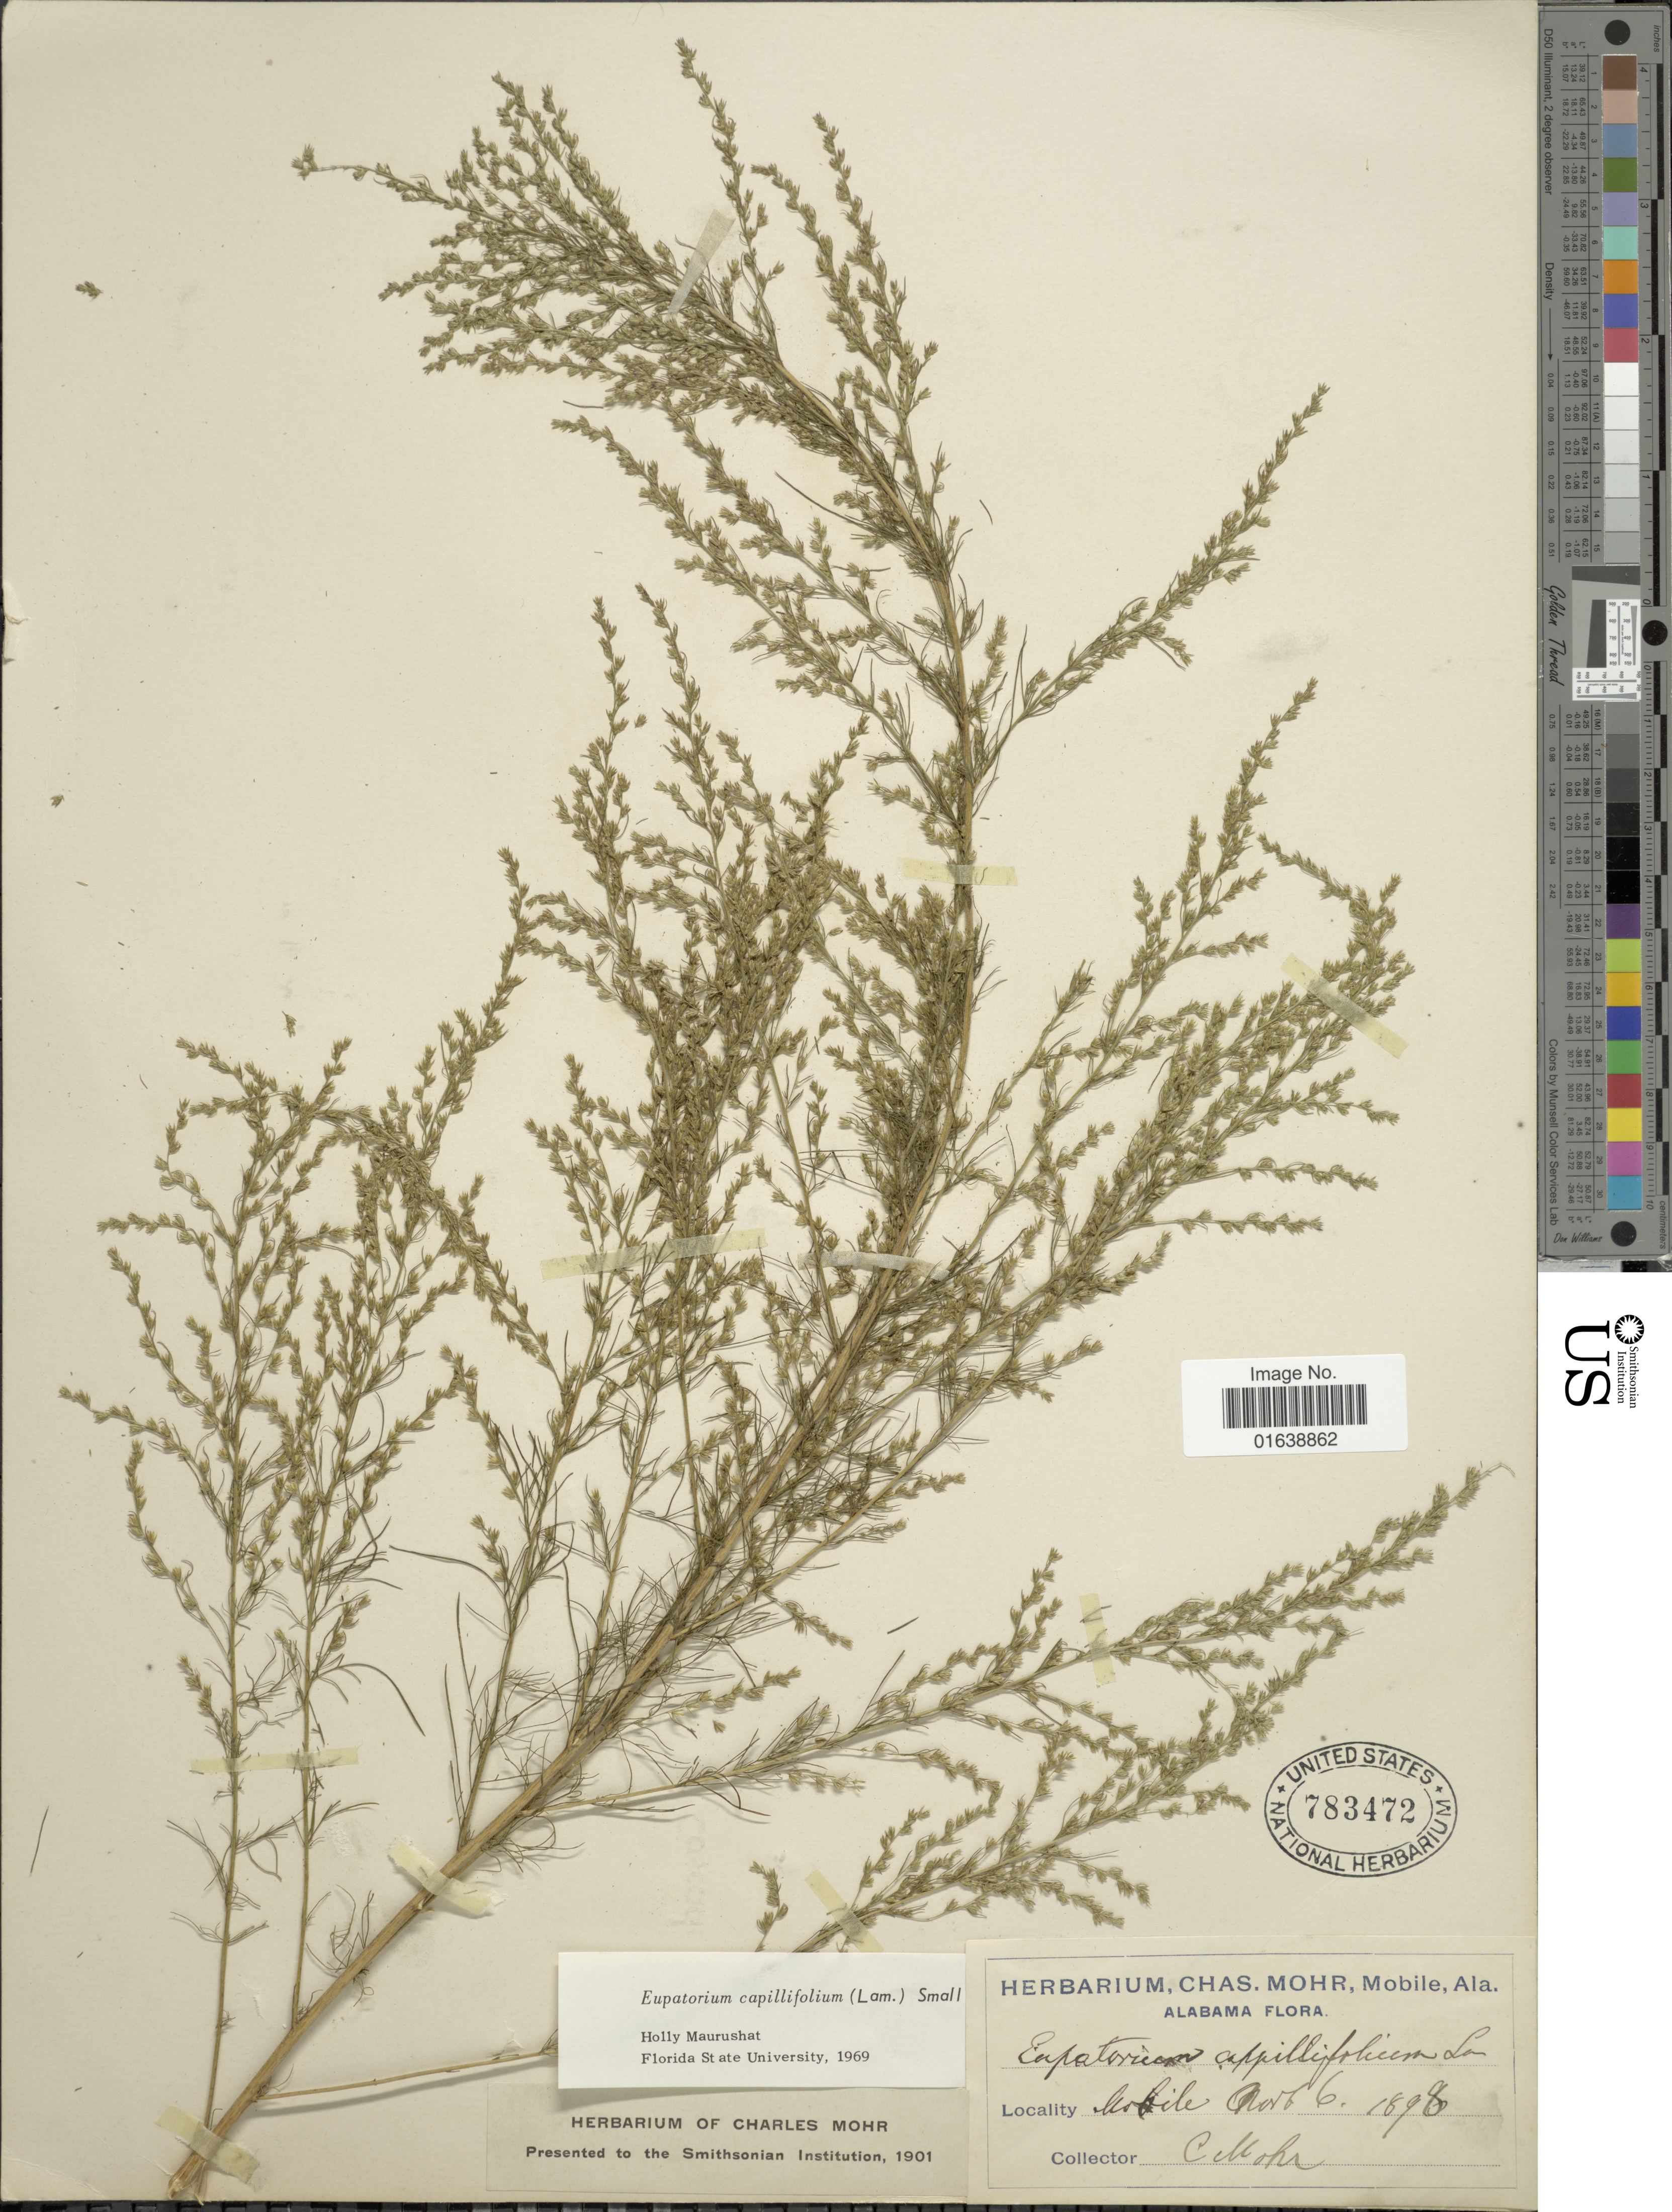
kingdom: Plantae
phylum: Tracheophyta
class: Magnoliopsida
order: Asterales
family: Asteraceae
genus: Eupatorium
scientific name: Eupatorium capillifolium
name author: (Lam.) Small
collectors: Mohr, C. T. (herbarium)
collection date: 1898-11-06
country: United States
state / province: Alabama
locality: Mobile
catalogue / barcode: US 783472